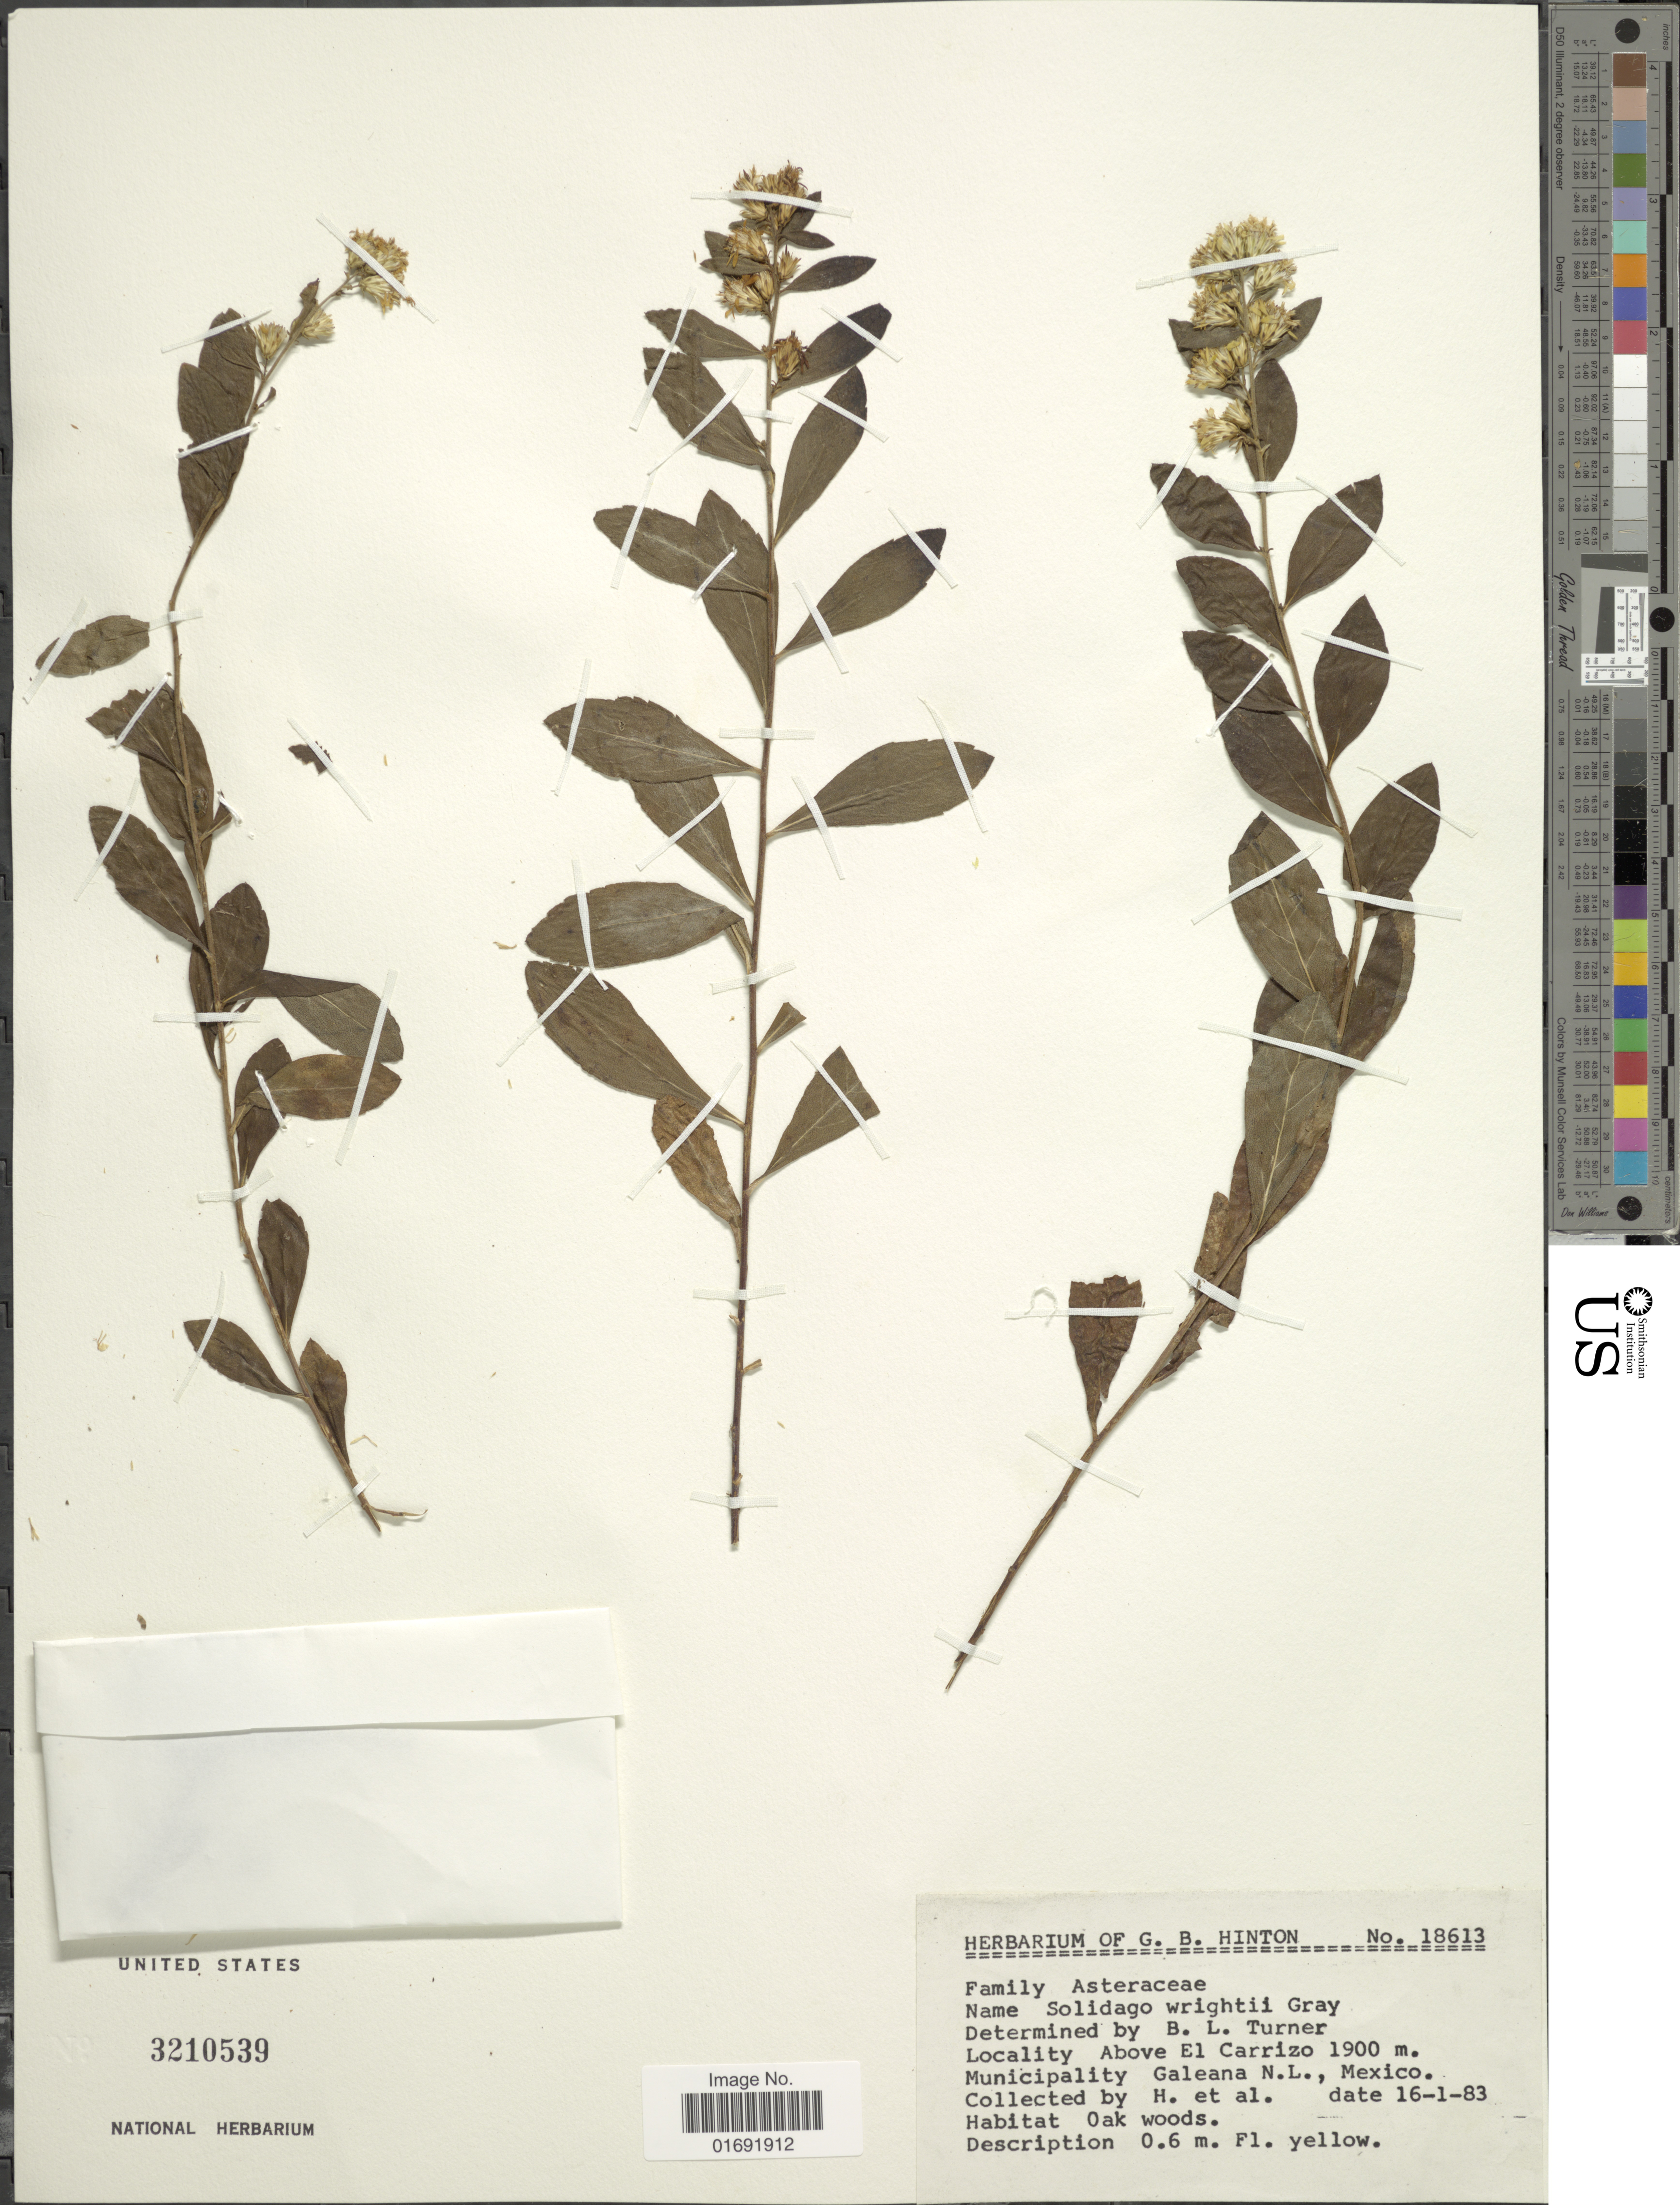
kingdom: Plantae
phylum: Tracheophyta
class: Magnoliopsida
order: Asterales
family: Asteraceae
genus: Solidago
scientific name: Solidago wrightii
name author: A. Gray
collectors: G. B. Hinton & et al.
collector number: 18613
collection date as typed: Transcribed d/m/y: 16/1/83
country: Mexico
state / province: Nuevo León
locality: Above El Carrizo, Municipality Galeana N. L.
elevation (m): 1900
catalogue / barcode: US 3210539